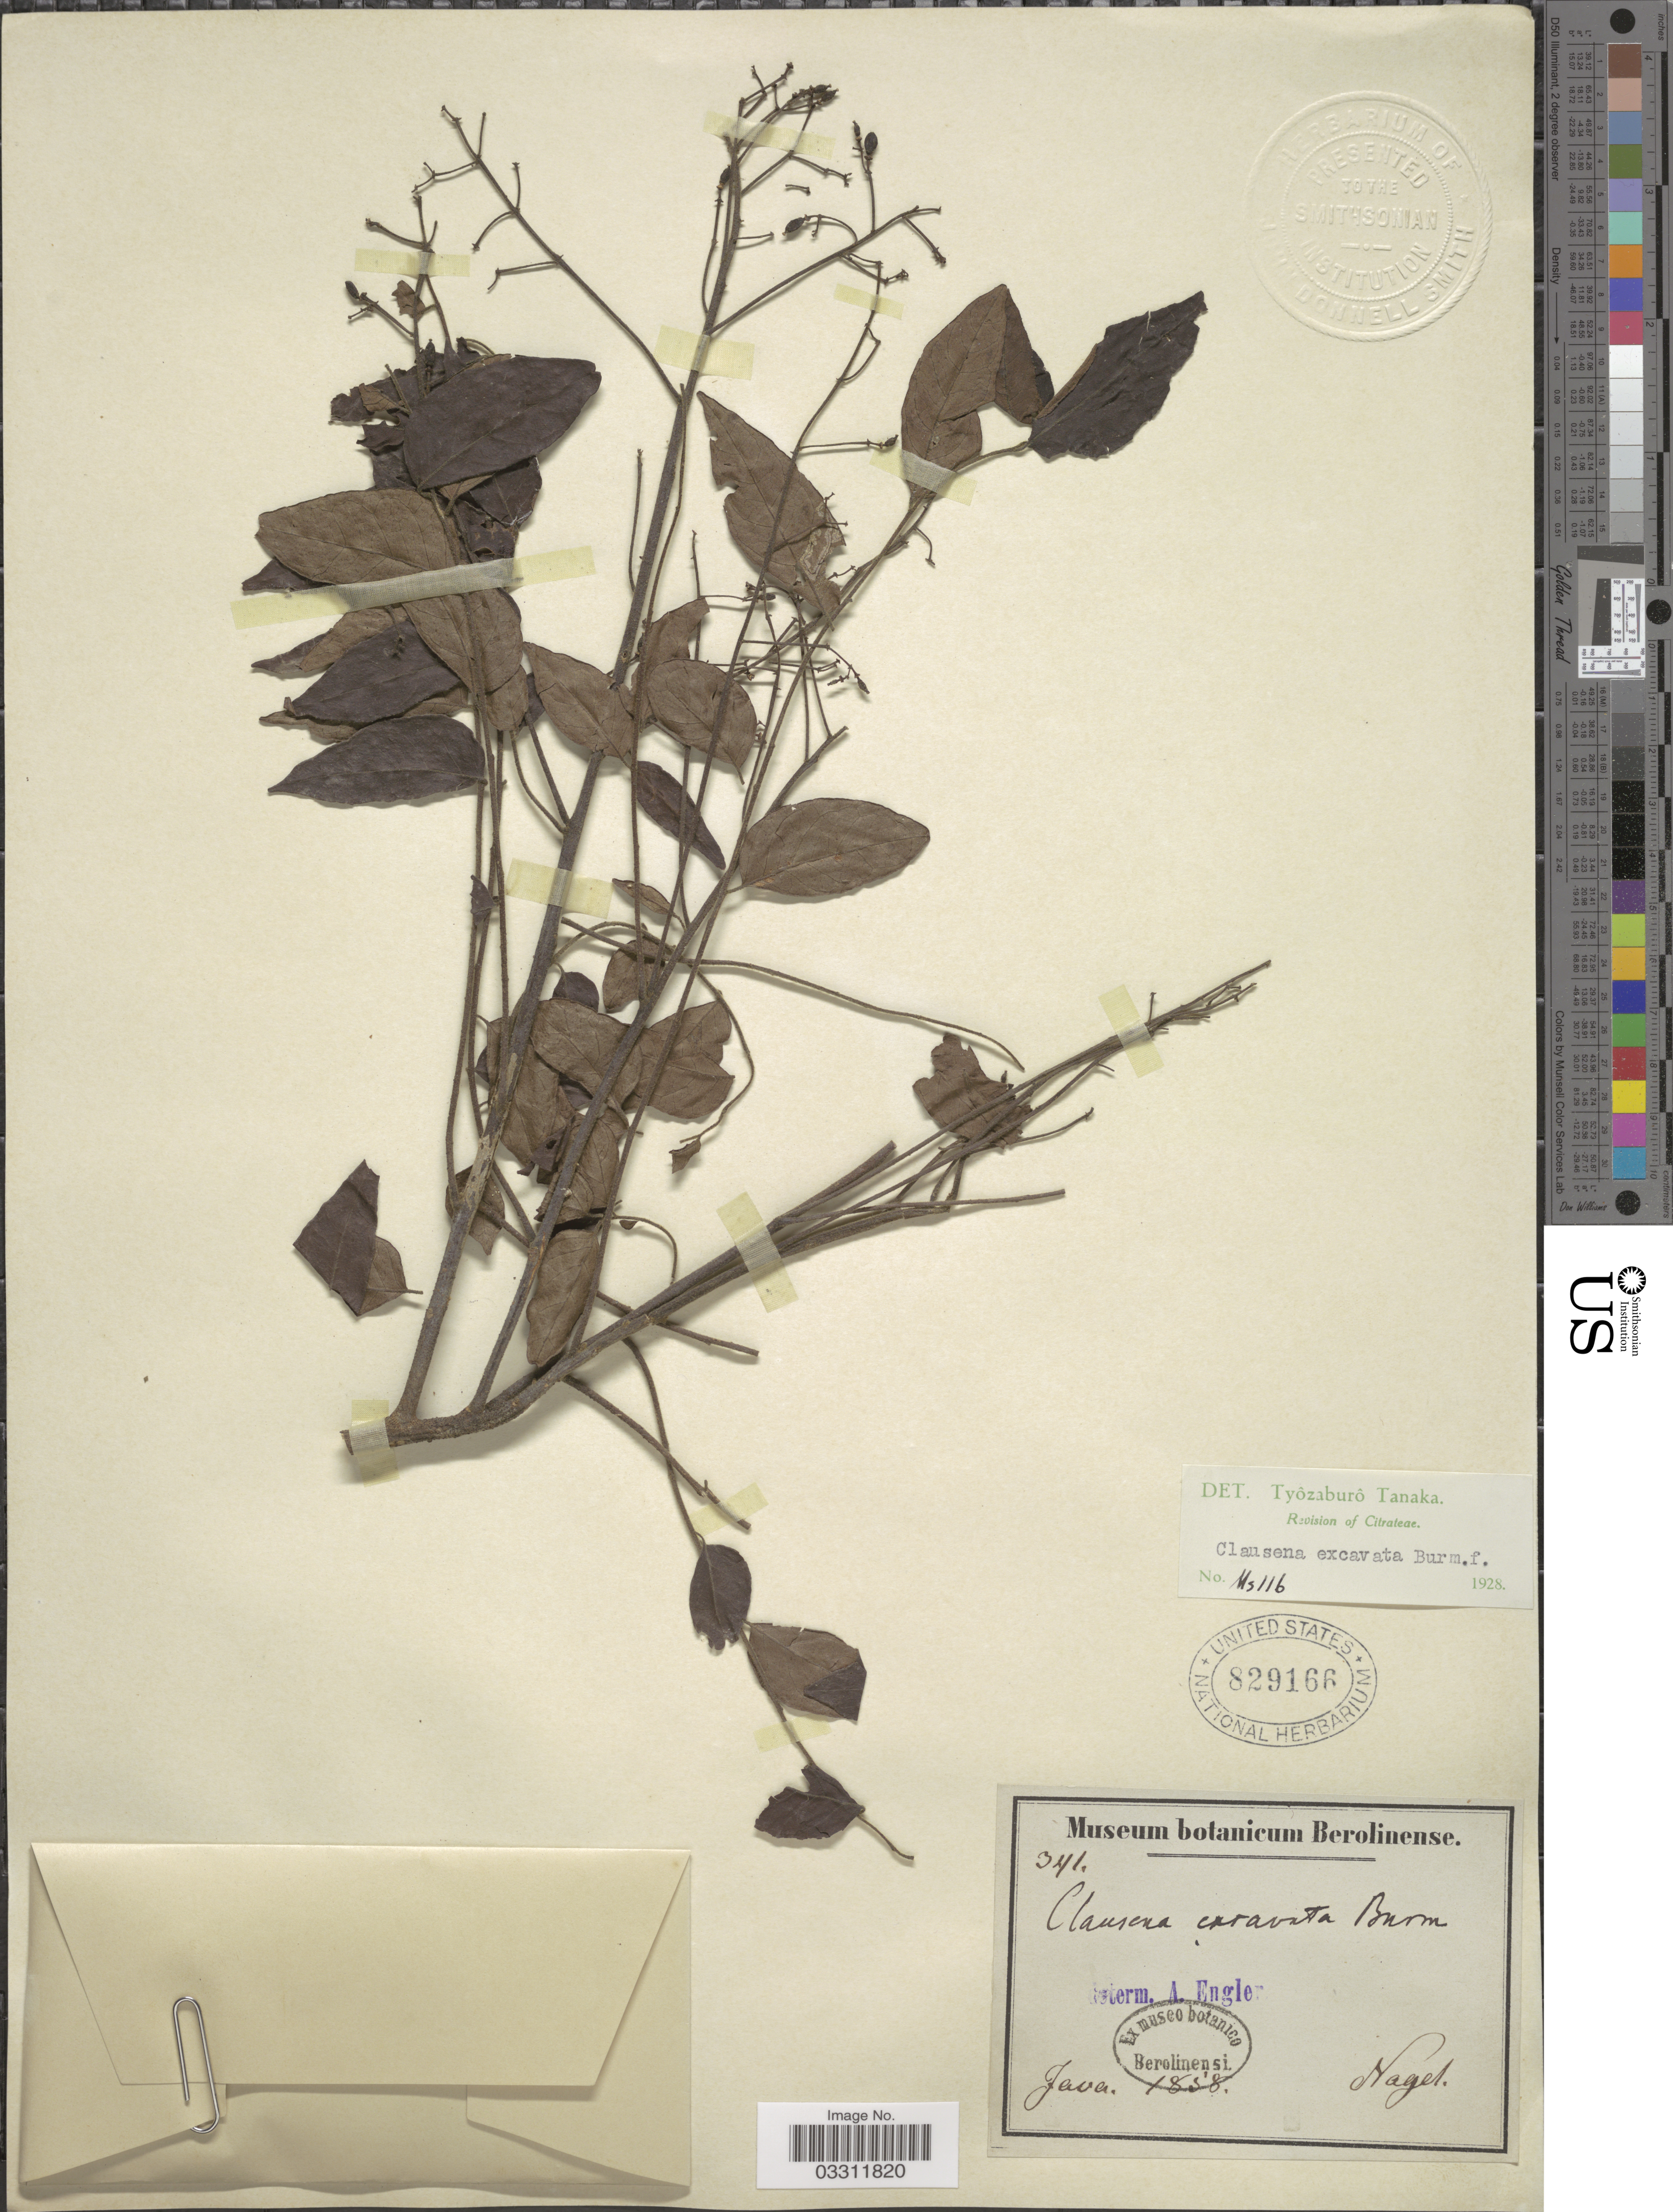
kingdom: Plantae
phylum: Tracheophyta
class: Magnoliopsida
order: Sapindales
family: Rutaceae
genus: Clausena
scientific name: Clausena excavata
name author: Burm. f.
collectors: Nagel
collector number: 341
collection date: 1858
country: Indonesia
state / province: Java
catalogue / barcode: US 829166